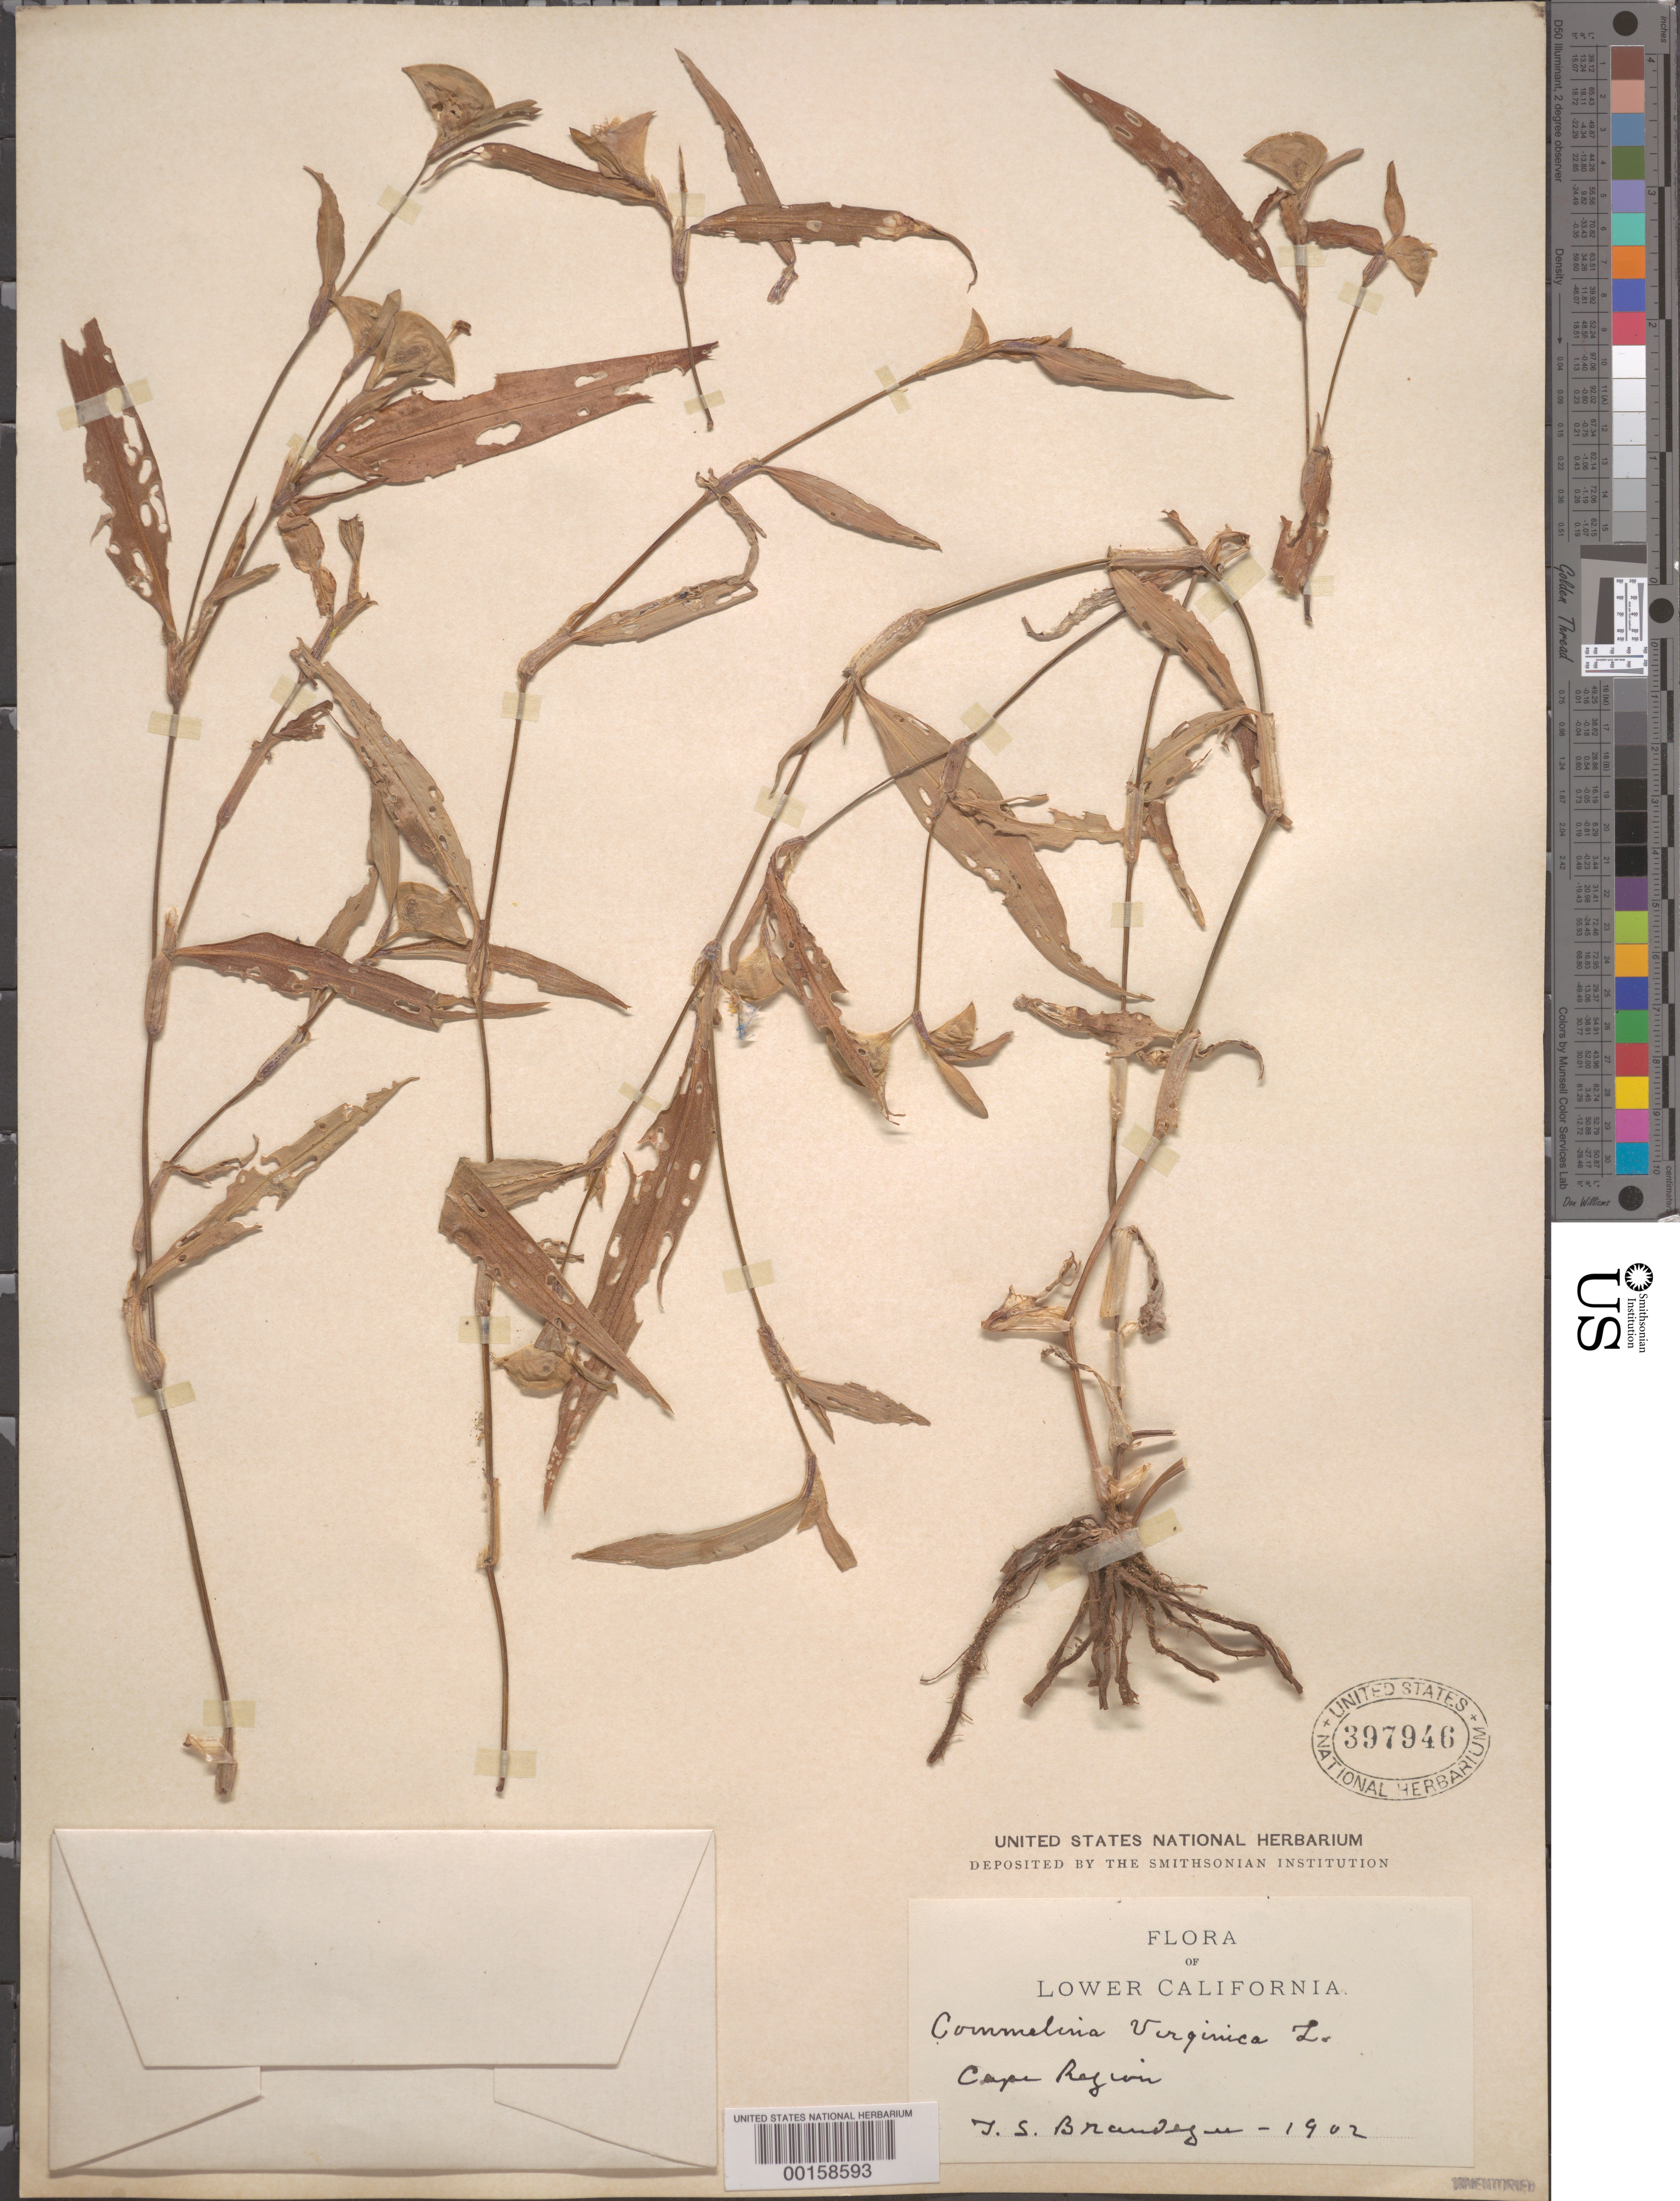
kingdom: Plantae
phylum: Tracheophyta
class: Liliopsida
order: Commelinales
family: Commelinaceae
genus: Commelina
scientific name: Commelina erecta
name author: L.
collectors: T. S. Brandegee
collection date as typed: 1902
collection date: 1902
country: Mexico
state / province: Baja California Norte / Baja California Sur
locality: Cape region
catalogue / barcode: US 397946